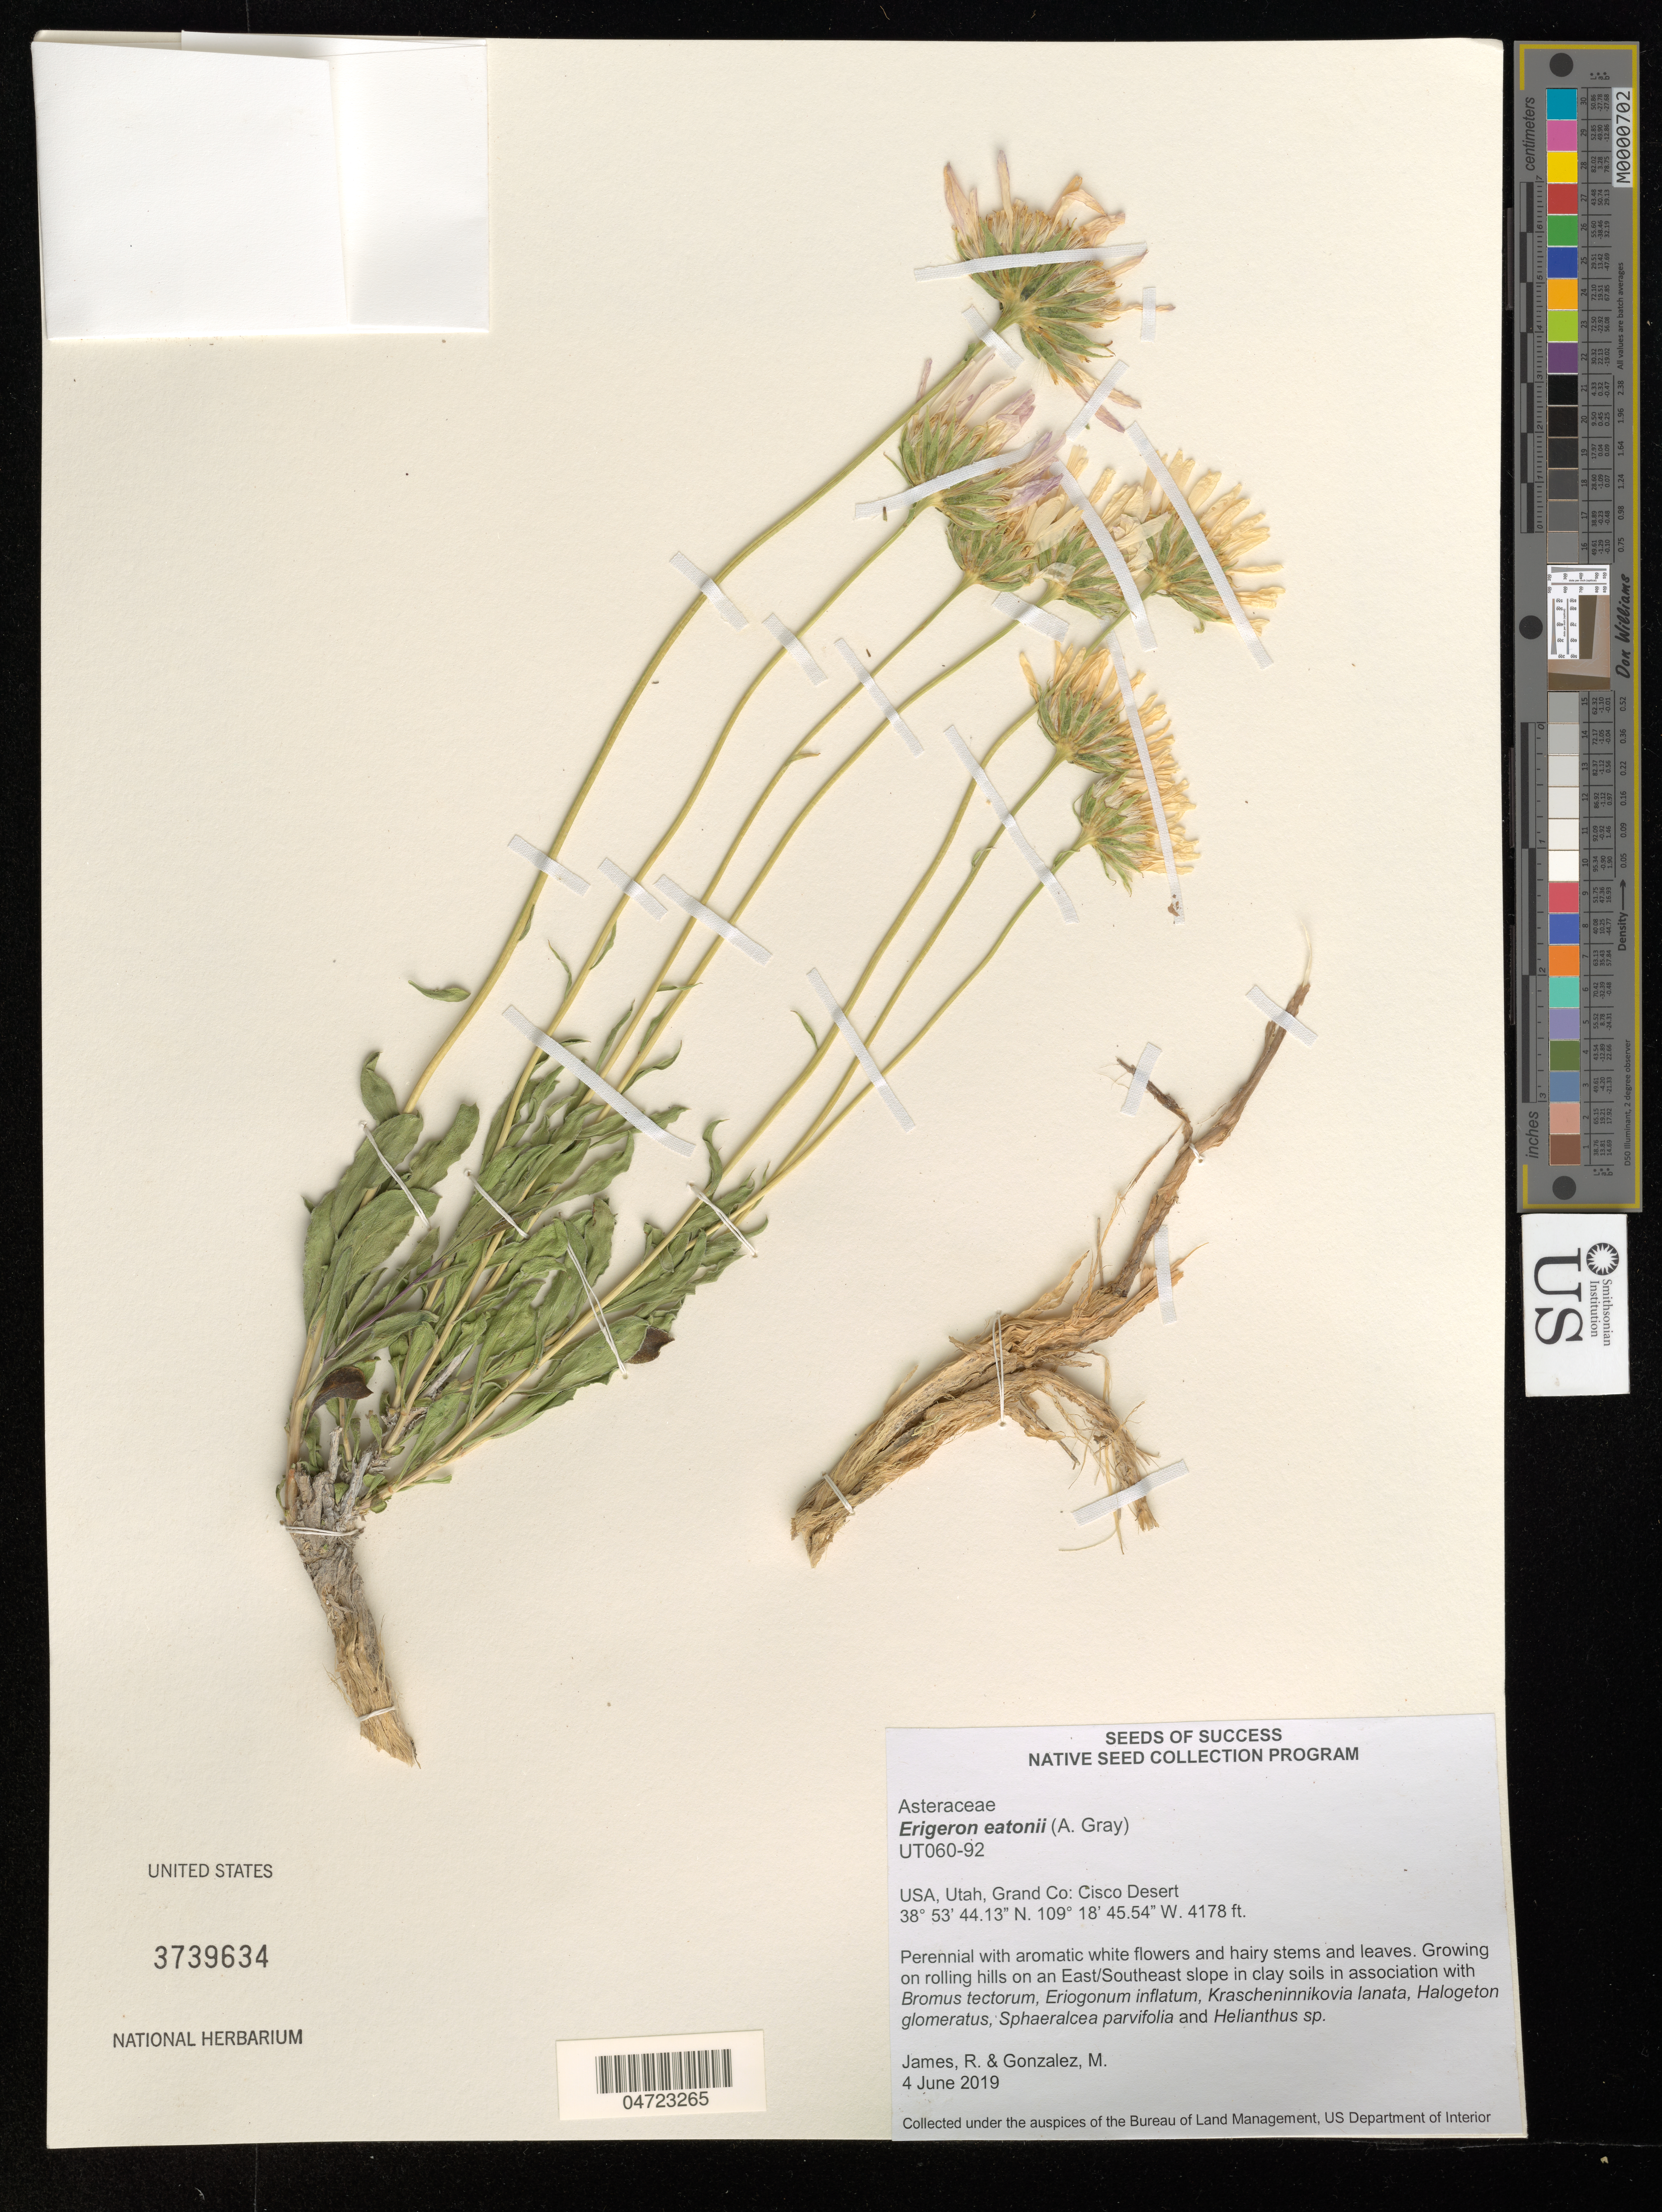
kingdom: Plantae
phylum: Tracheophyta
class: Magnoliopsida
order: Asterales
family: Asteraceae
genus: Erigeron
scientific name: Erigeron eatonii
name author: A. Gray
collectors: R. James & M. Gonzalez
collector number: UT060-92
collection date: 2019-06-04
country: United States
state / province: Utah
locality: Grand Co: Cisco Desert. On rolling hills on an East/Southeast slope.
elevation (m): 1273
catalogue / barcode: US 3739634